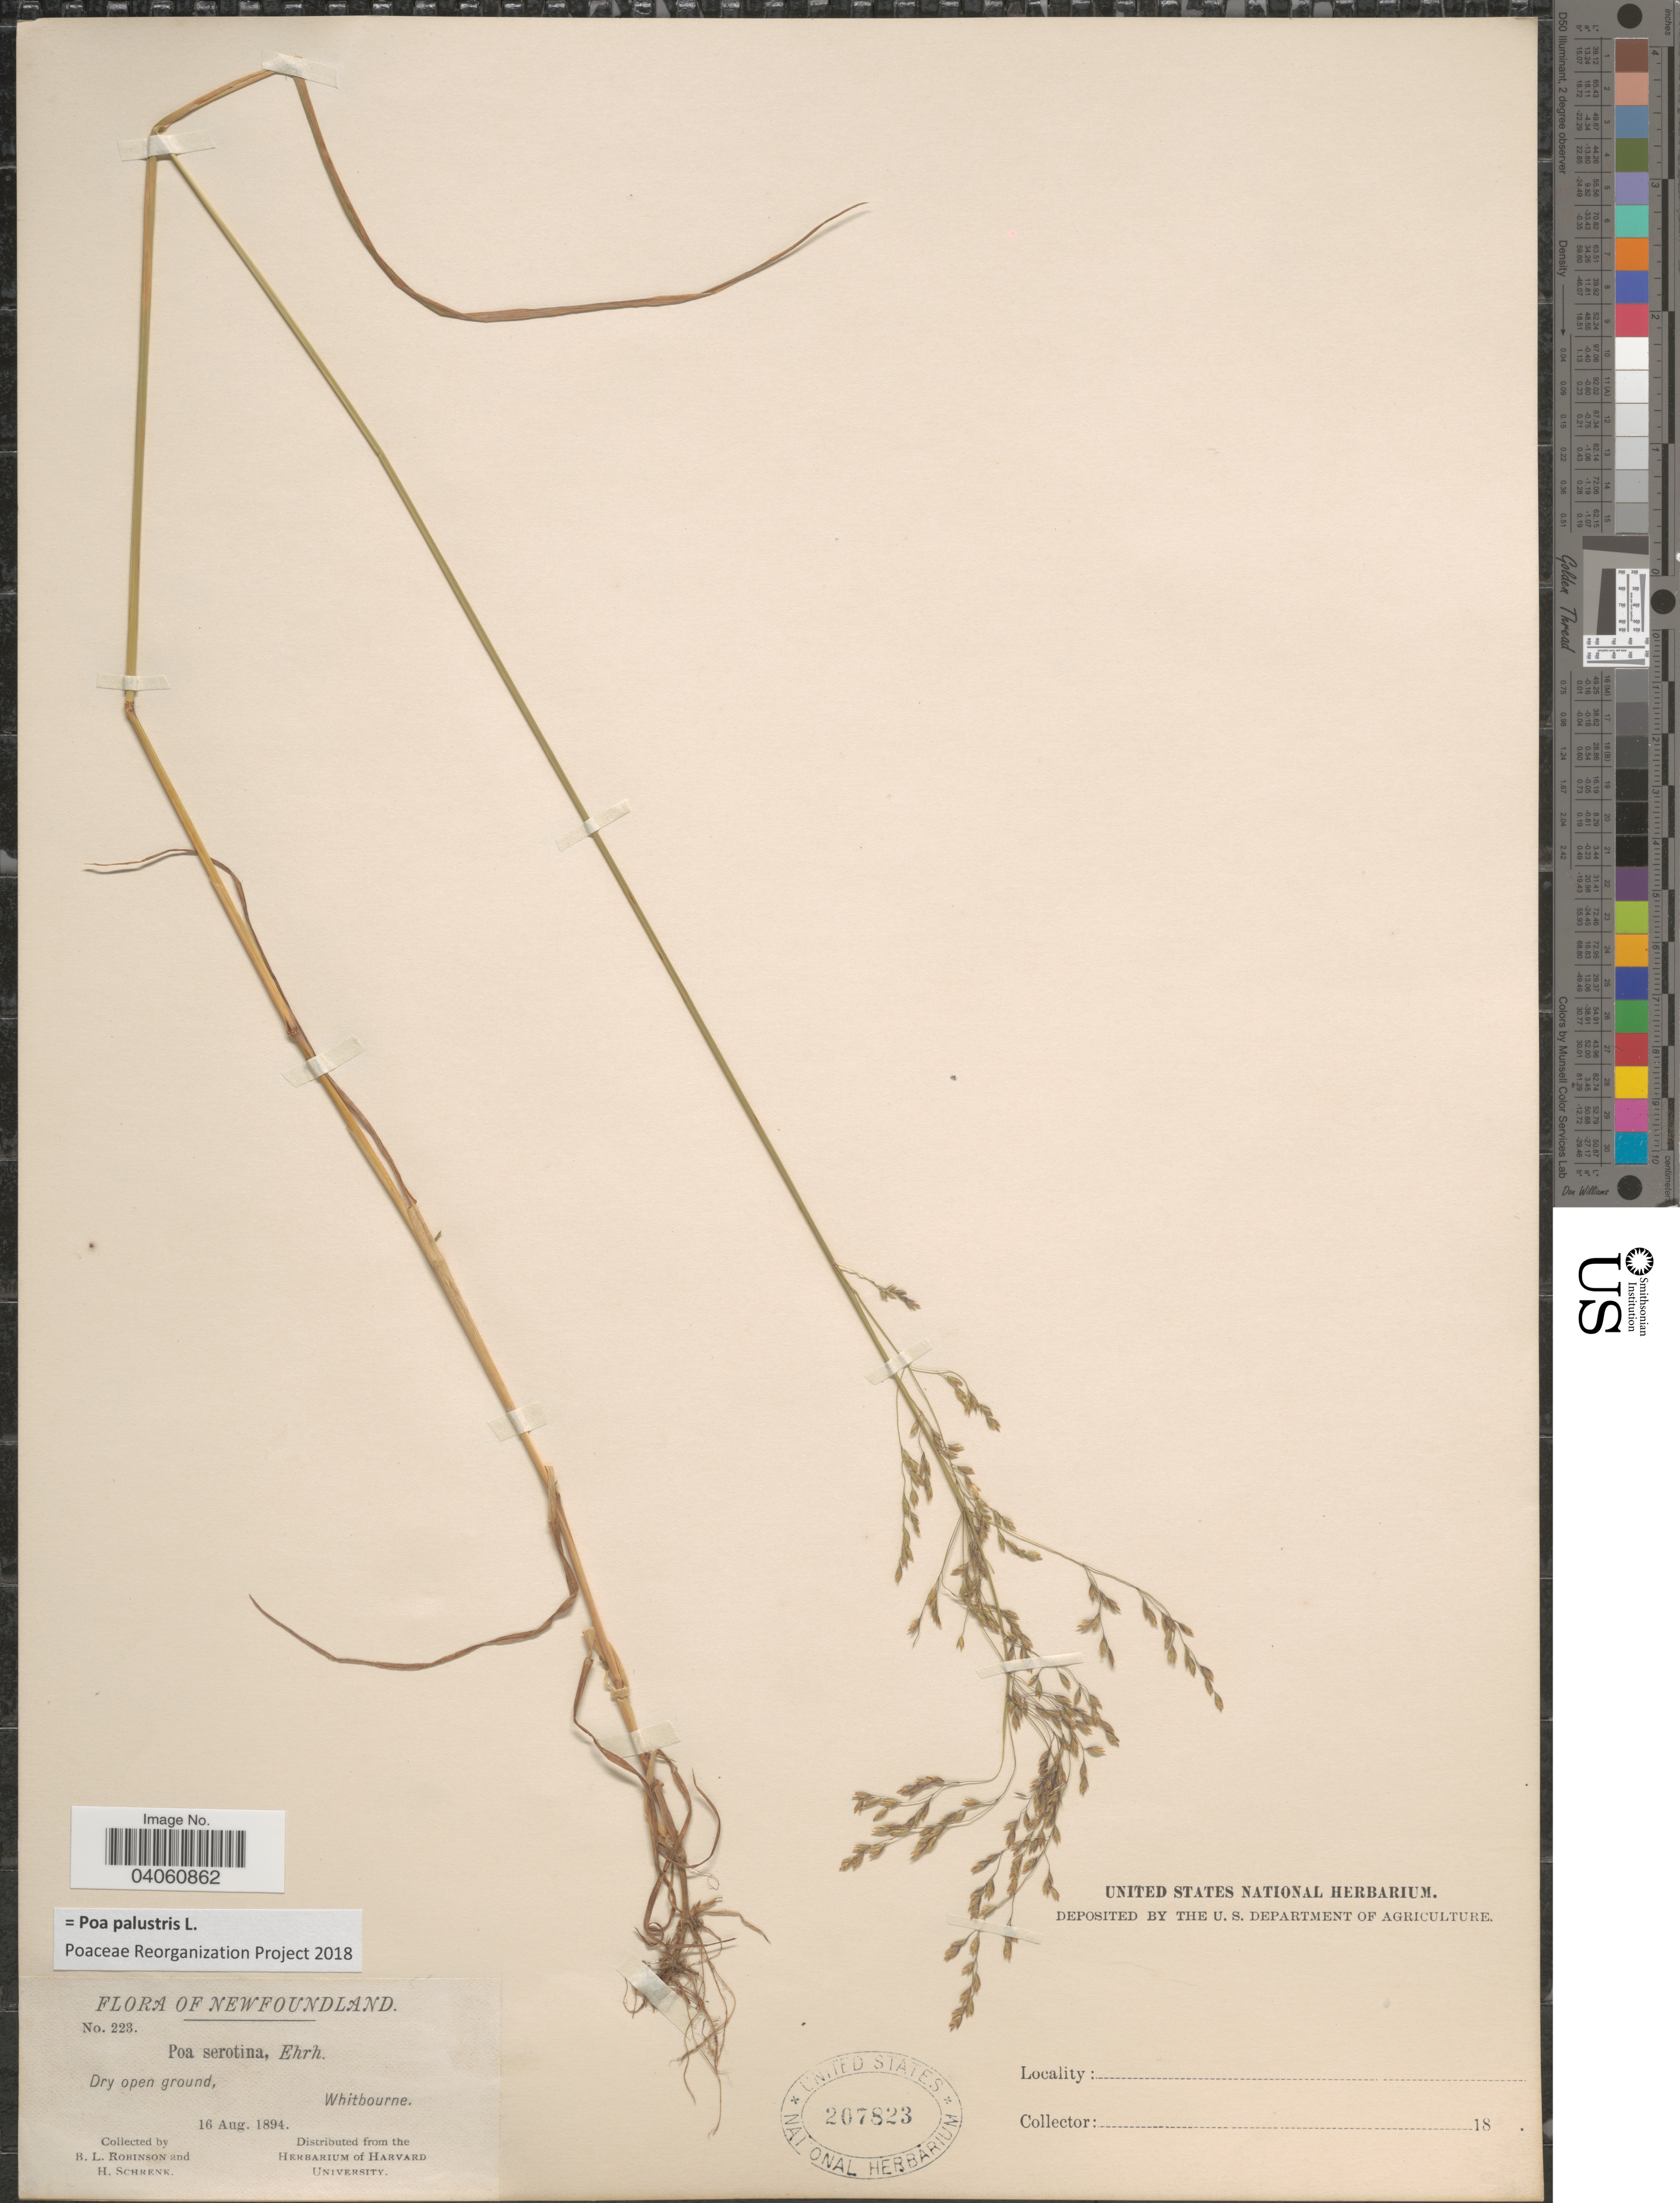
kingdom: Plantae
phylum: Tracheophyta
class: Liliopsida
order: Poales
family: Poaceae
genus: Poa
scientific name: Poa palustris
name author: L.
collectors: B. L. Robinson & H. Schrenk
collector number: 223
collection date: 1894-08-16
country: Canada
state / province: Newfoundland and Labrador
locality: Whitbourne.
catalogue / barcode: US 207823